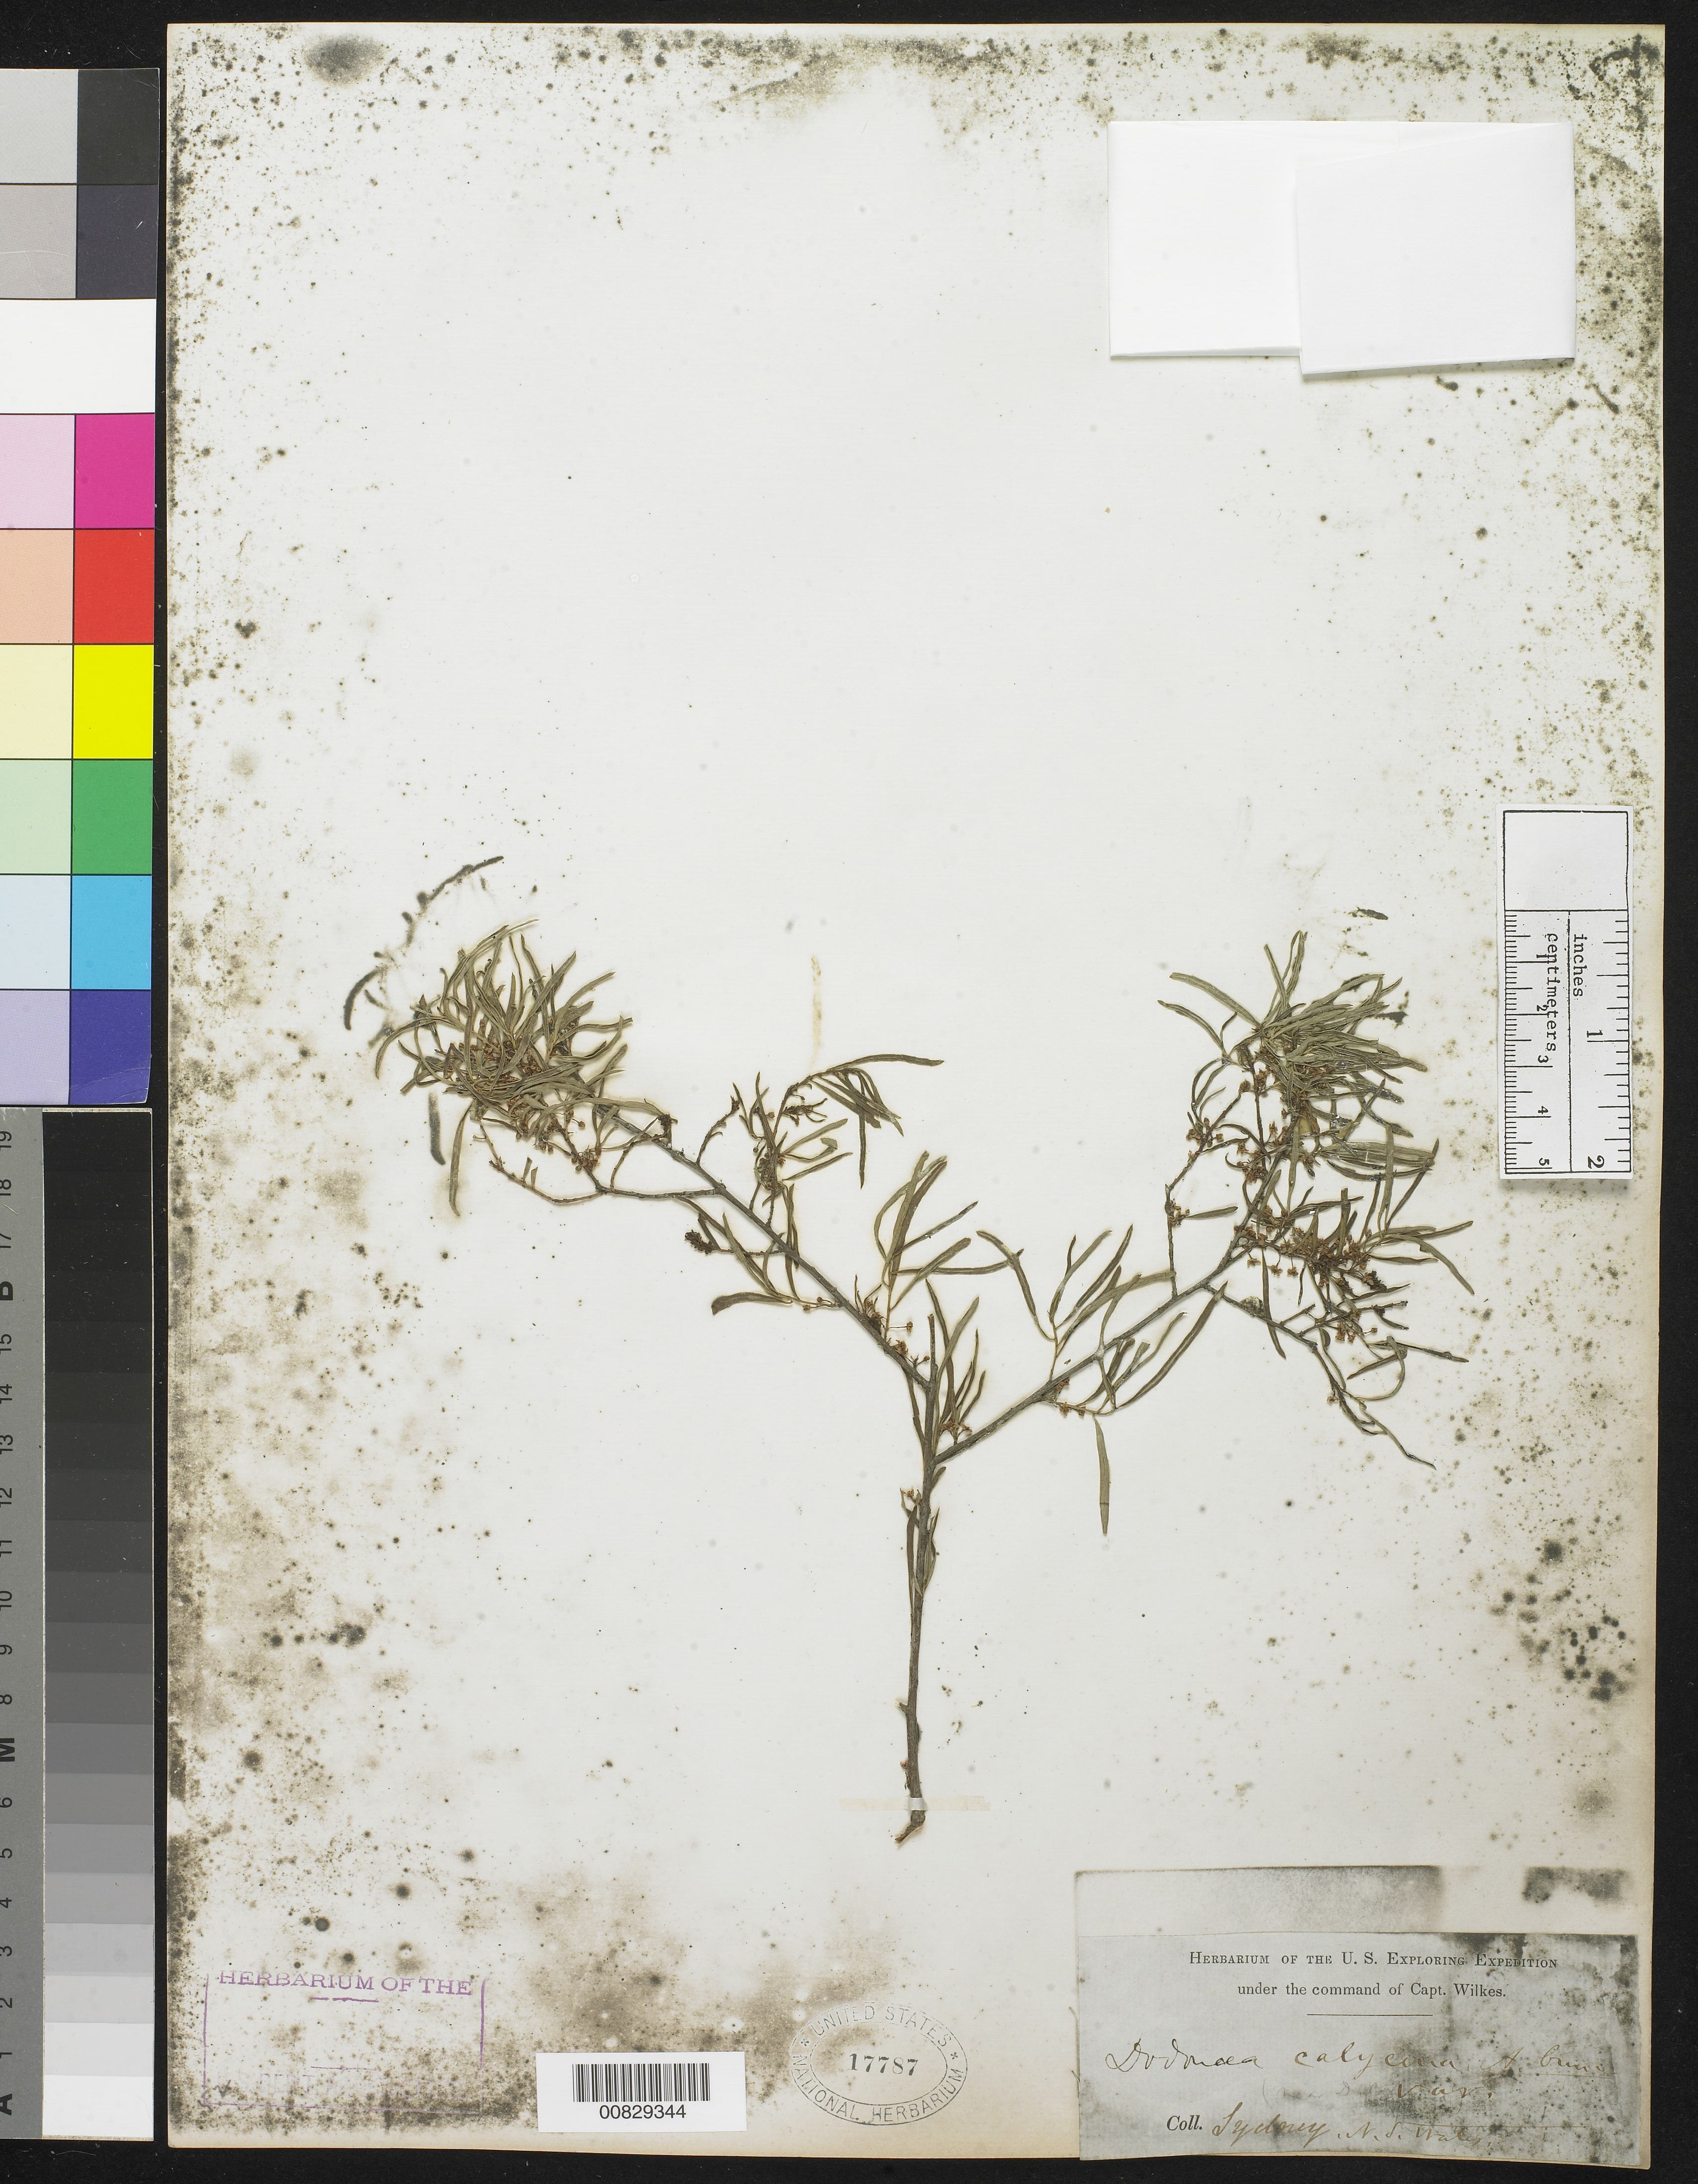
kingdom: Plantae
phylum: Tracheophyta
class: Magnoliopsida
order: Sapindales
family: Sapindaceae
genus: Dodonaea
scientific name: Dodonaea calycina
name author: A. Cunn. ex Domin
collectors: Wilkes Explor. Exped.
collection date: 1838/1842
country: Australia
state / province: New South Wales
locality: Sydney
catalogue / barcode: US 17787